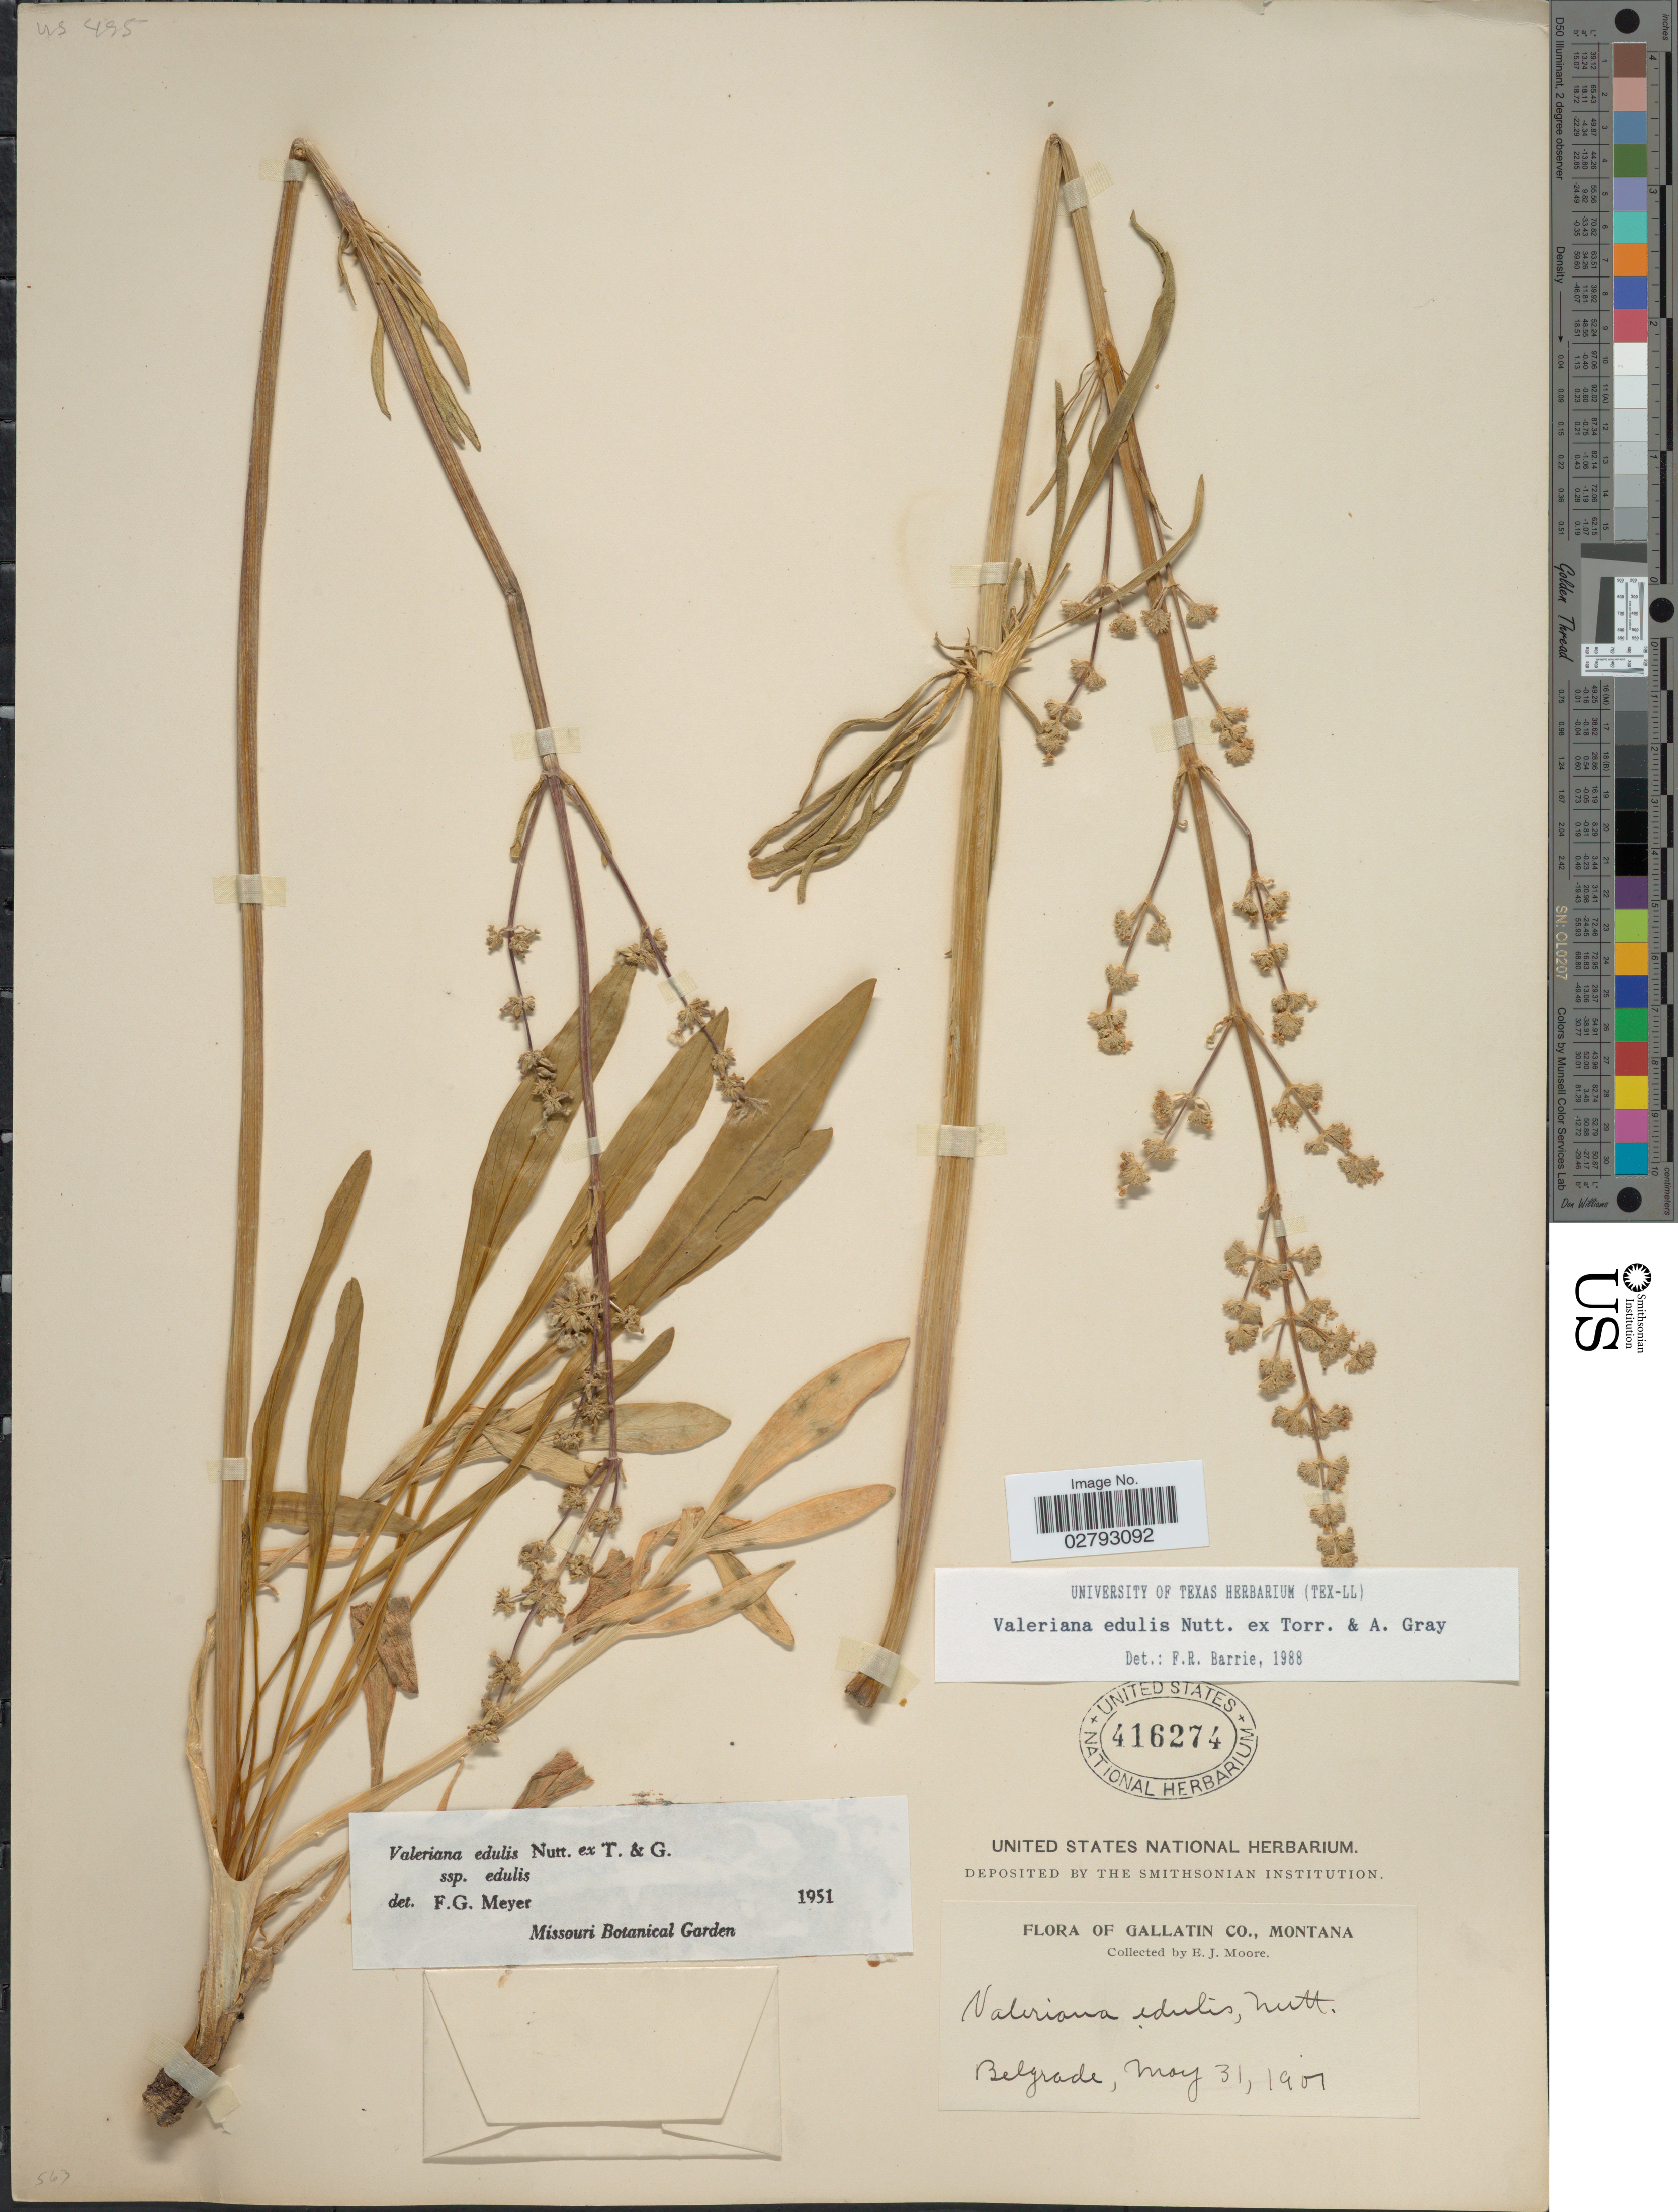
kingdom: Plantae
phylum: Tracheophyta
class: Magnoliopsida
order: Dipsacales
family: Caprifoliaceae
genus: Valeriana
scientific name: Valeriana edulis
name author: Nutt.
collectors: E. Moore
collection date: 1901-05-31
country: United States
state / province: Montana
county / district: Gallatin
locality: Belgrade.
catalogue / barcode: US 416274